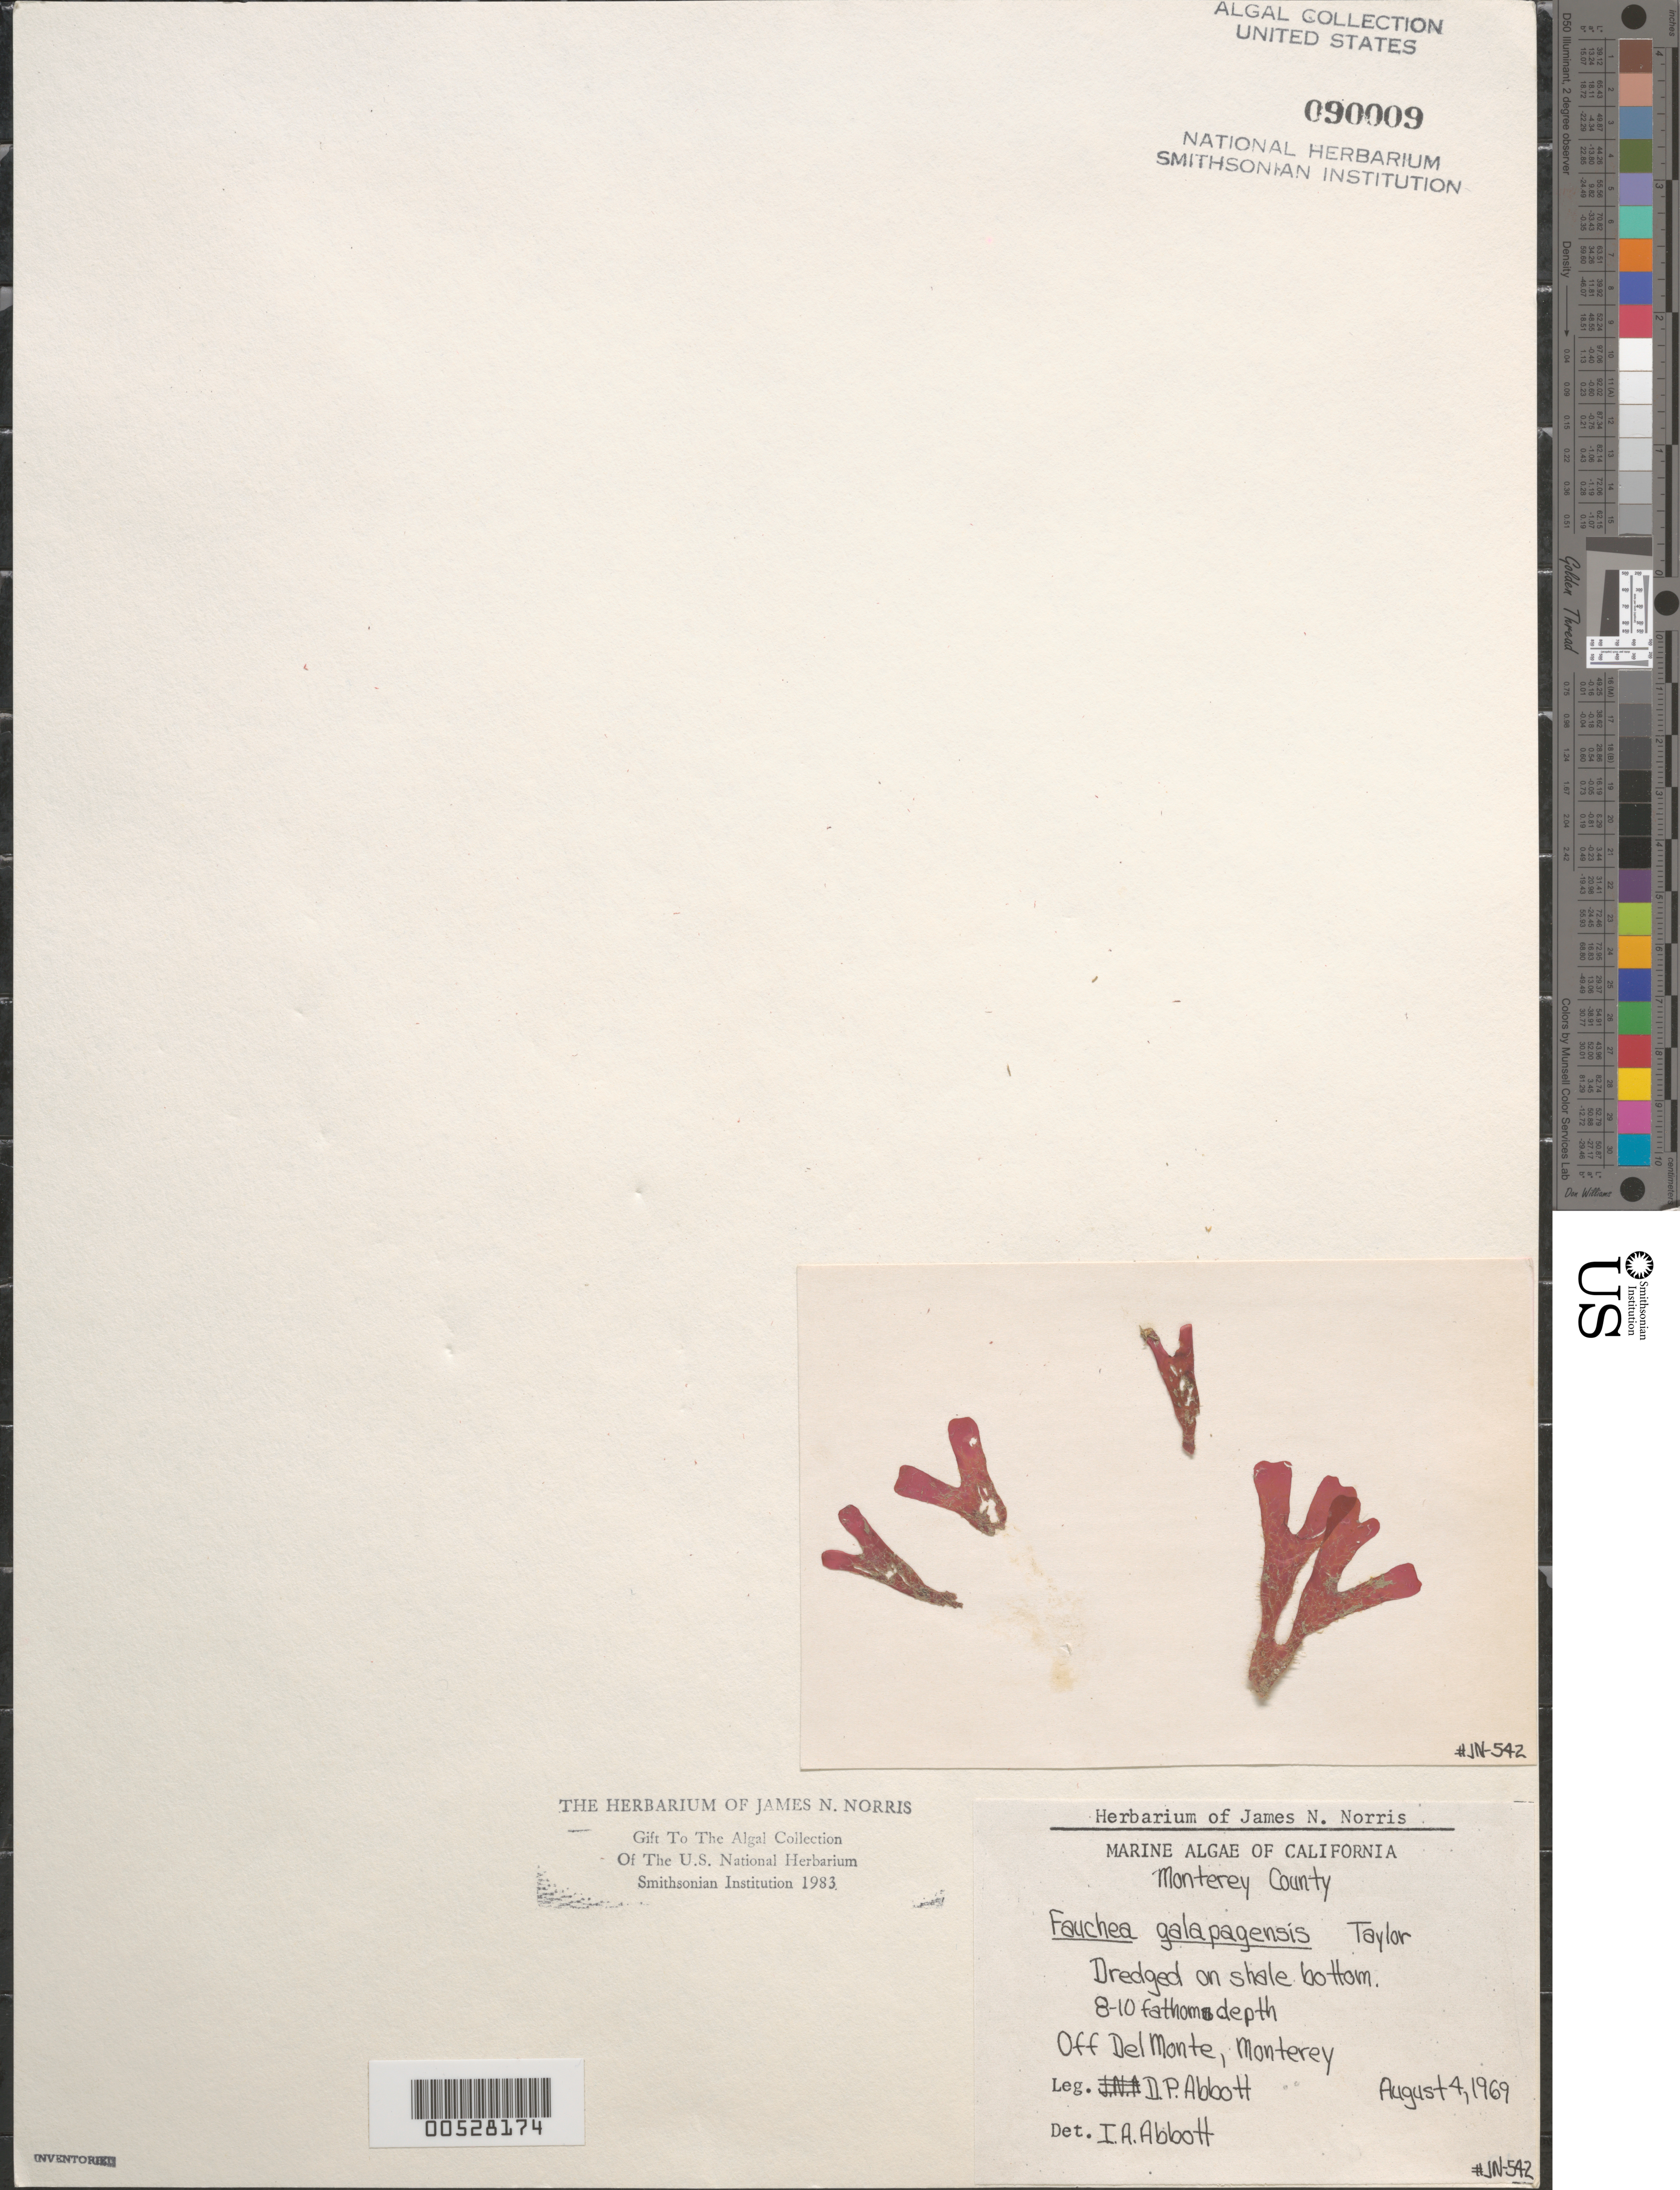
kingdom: Plantae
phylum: Rhodophyta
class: Florideophyceae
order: Rhodymeniales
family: Faucheaceae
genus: Gloiocladia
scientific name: Gloiocladia galapagensis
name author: (W.R. Taylor) N. Sánchez & Rodríguez-Prieto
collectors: D. P. Abbott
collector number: Jn-542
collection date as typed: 04 Aug 1969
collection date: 1969-08-04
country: United States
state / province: California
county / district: Monterey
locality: Monterey, off Del Monte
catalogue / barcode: US 90009